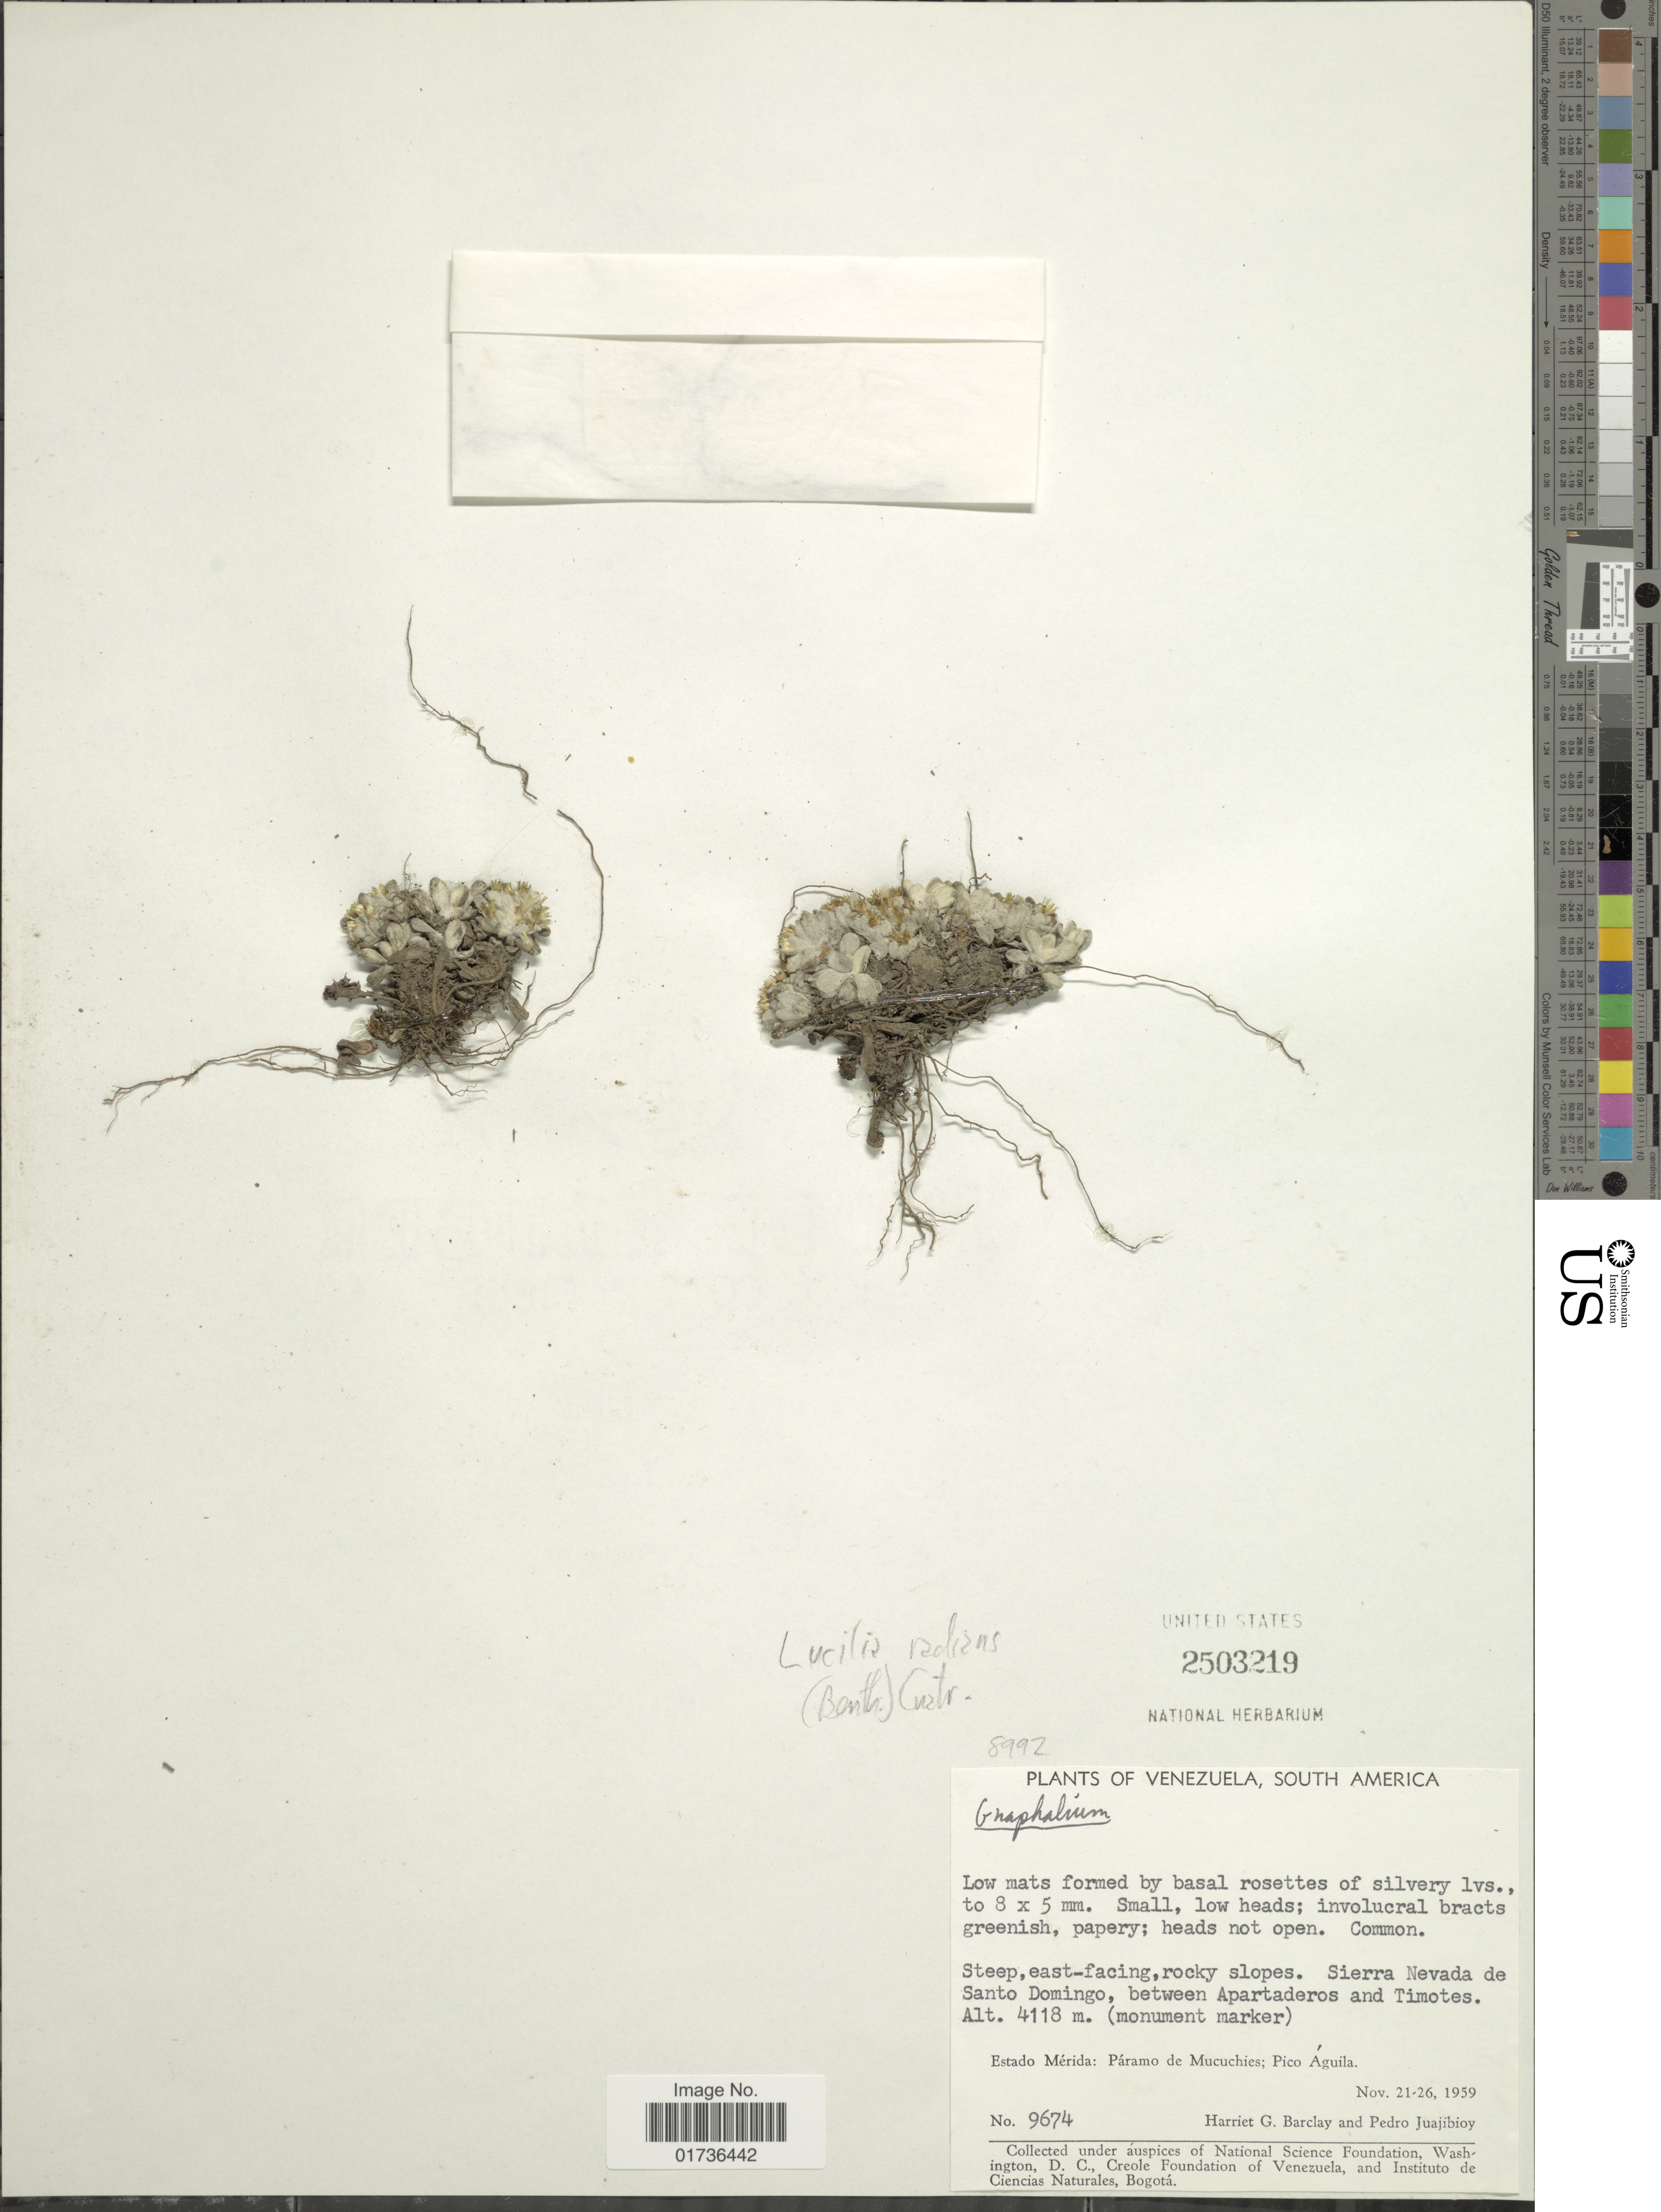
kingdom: Plantae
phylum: Tracheophyta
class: Magnoliopsida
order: Asterales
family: Asteraceae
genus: Belloa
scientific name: Belloa radians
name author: (Benth.) M.O. Dillon & Sagást.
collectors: H. G. Barclay & P. Juajibioy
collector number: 9674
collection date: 1959-11-21/1959-11-26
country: Venezuela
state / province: Mérida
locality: Steep, east-facing, rocky slopes. Sierra Nevada de Santo Domingo, between Apartaderos and Timotes (monument marker), Páramo de Mucuchies; Pico Águila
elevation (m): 4118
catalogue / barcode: US 2503219